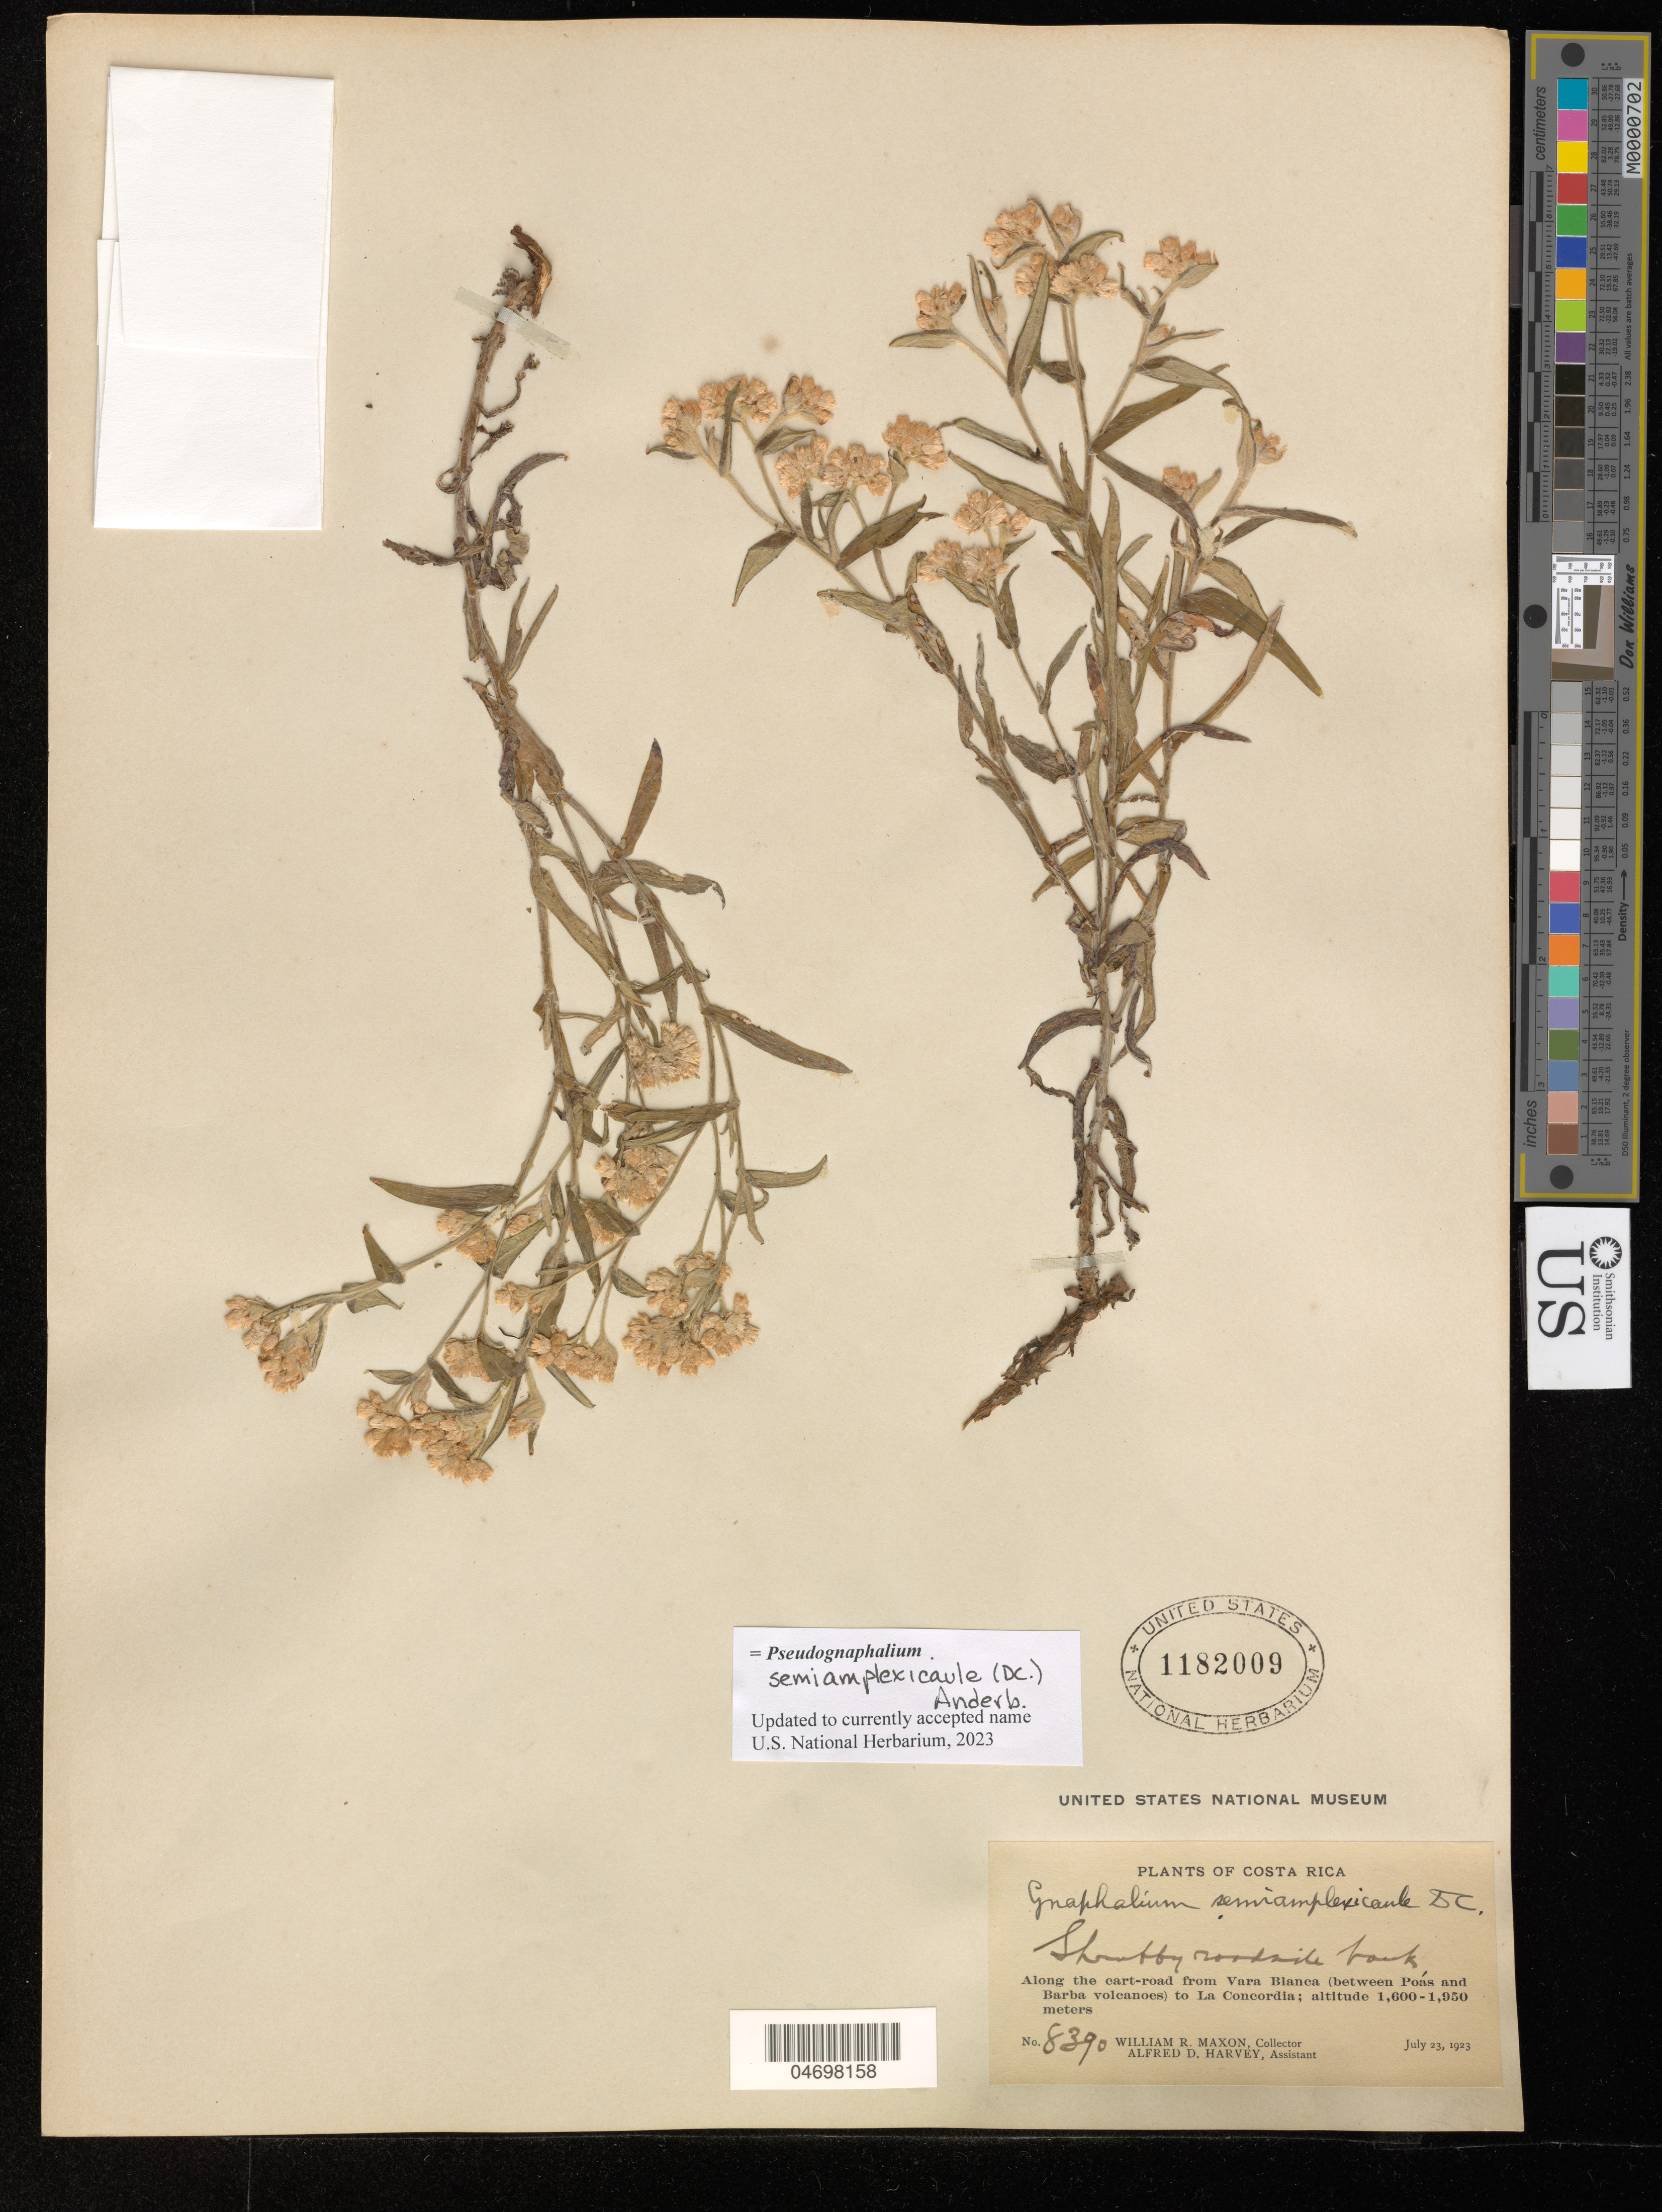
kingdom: Plantae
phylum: Tracheophyta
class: Magnoliopsida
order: Asterales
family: Asteraceae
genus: Pseudognaphalium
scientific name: Pseudognaphalium semiamplexicaule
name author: (DC.) Anderb.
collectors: W. R. Maxon & A. D. Harvey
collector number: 8390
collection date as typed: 23 Jul 1923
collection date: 1923-07-23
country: Costa Rica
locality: From Vara Blanca and La Concordia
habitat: Between Poas and Barba volcanoes.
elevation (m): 1600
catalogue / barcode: US 1182009